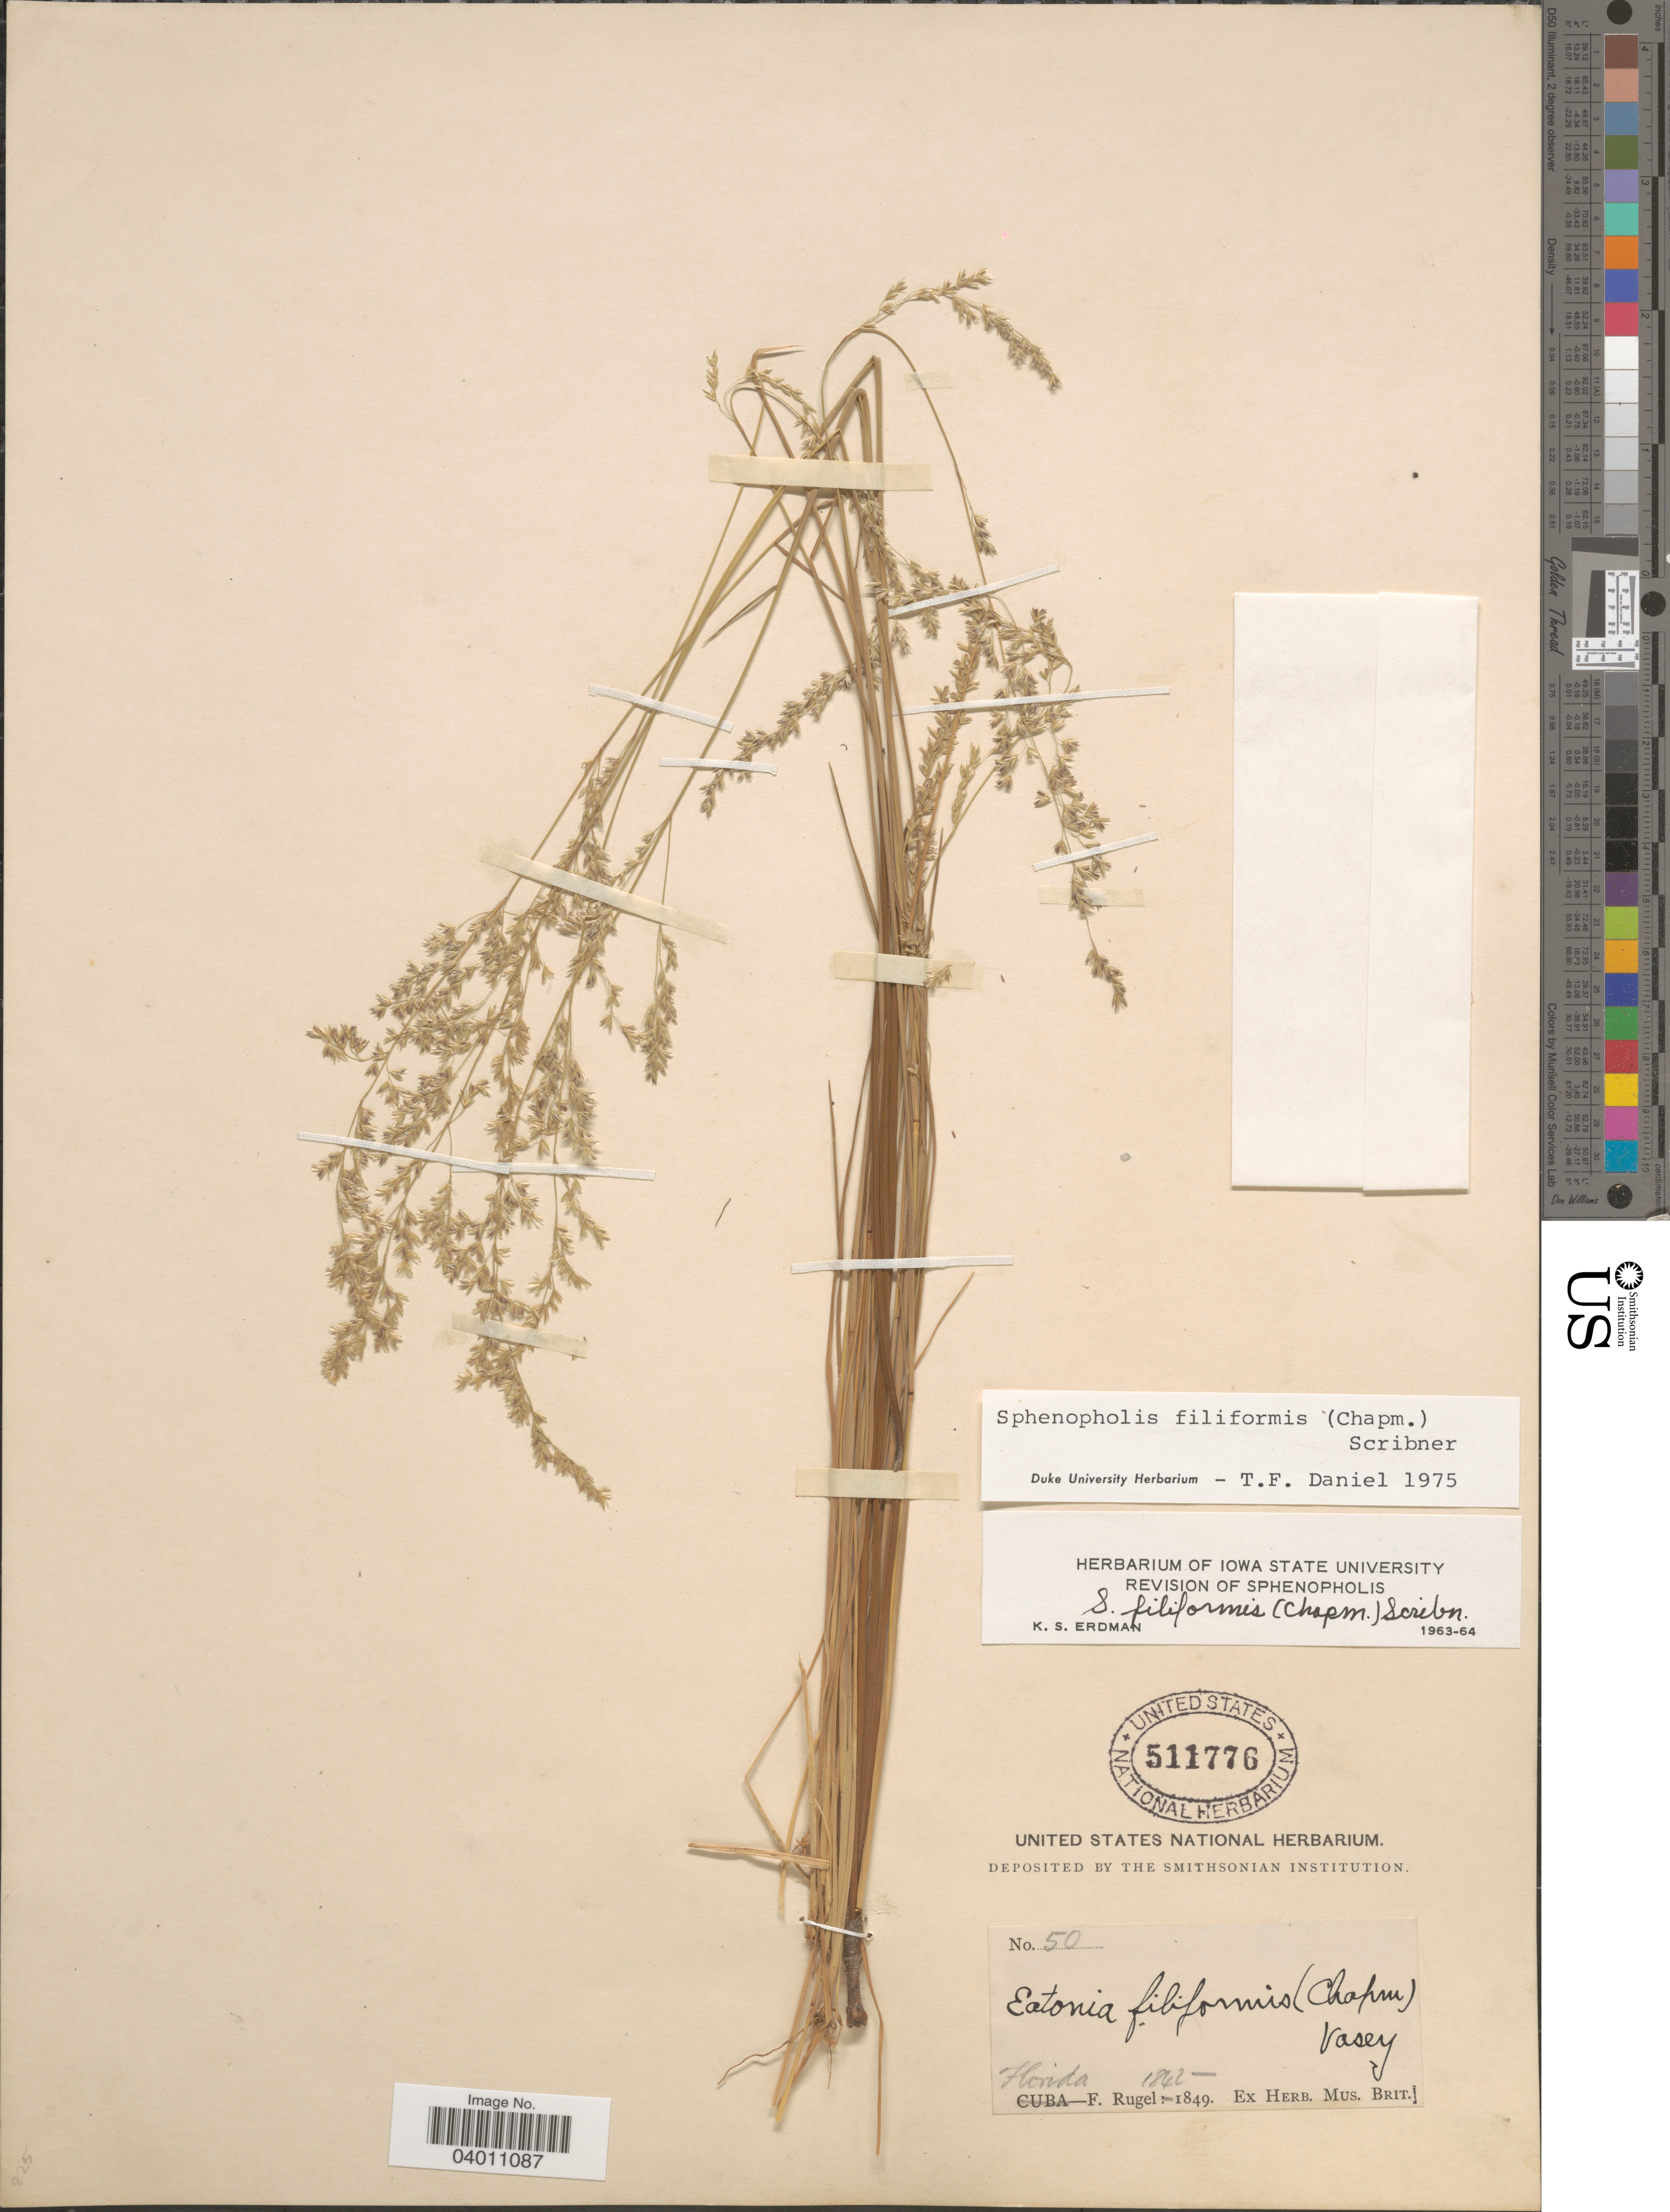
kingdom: Plantae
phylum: Tracheophyta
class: Liliopsida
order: Poales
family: Poaceae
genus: Sphenopholis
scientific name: Sphenopholis filiformis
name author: (Chapm.) Scribn.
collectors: F. Rugel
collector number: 50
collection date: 1842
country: United States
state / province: Florida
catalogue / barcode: US 511776